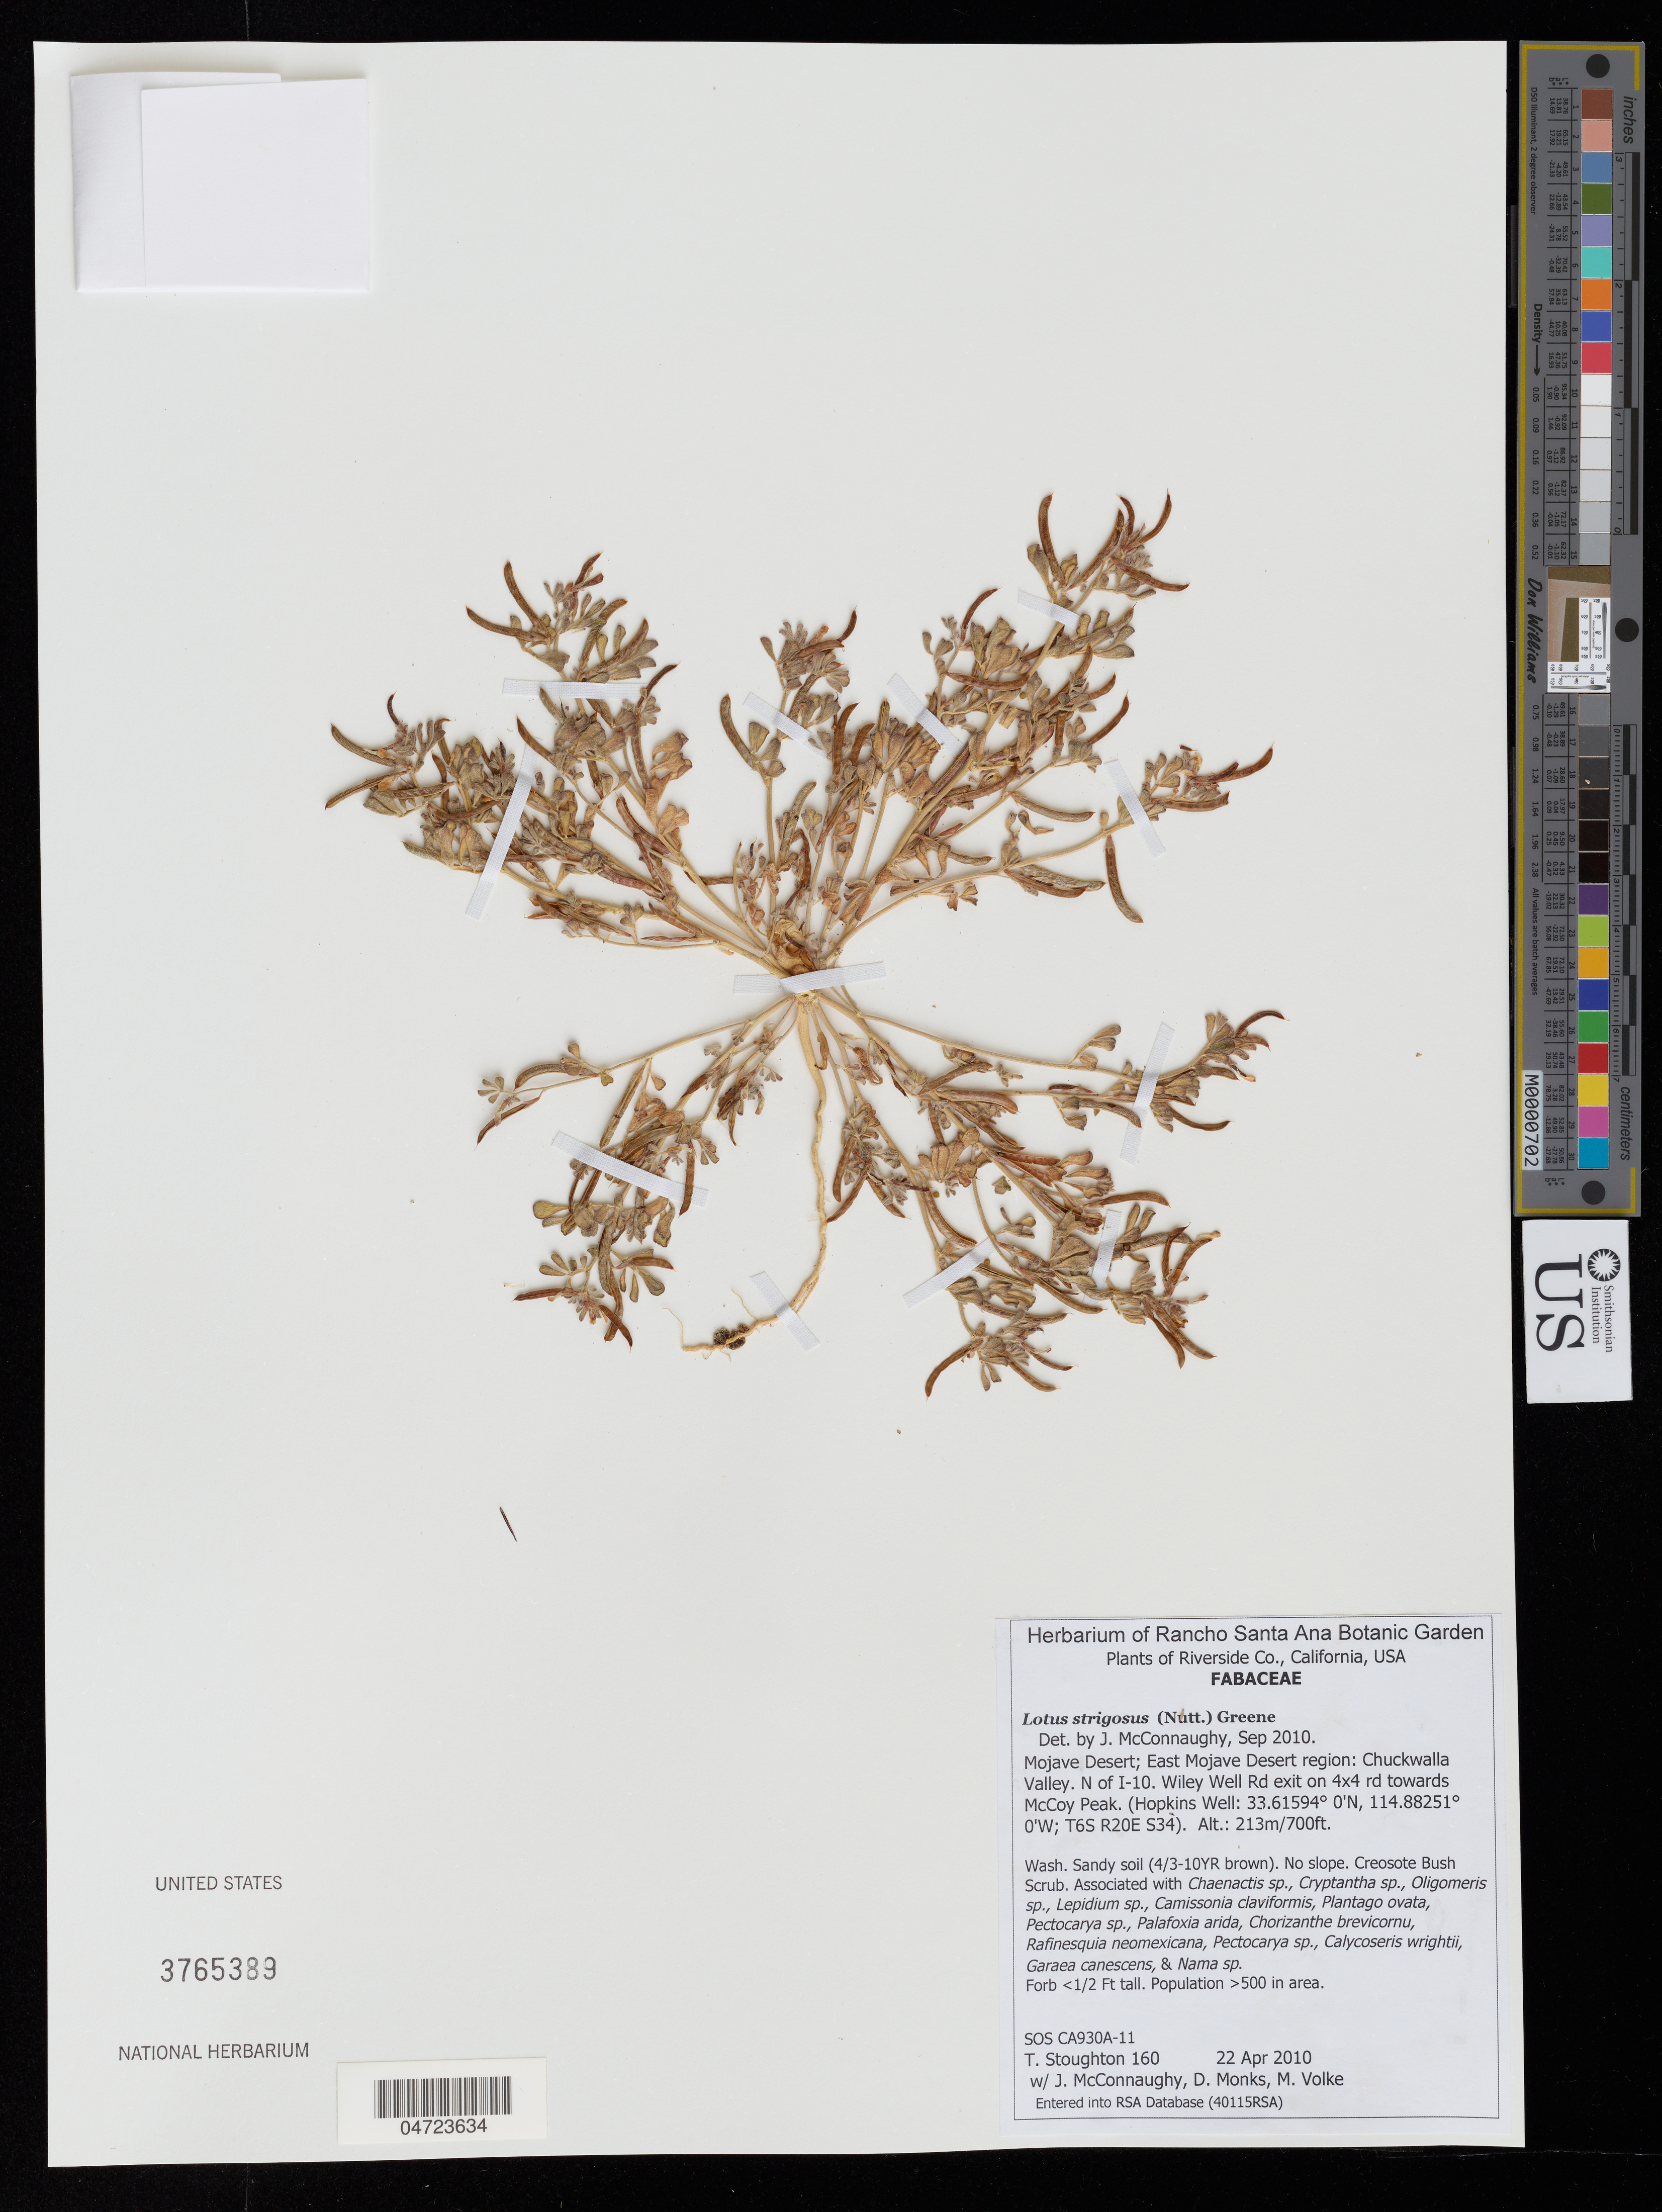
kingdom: Plantae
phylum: Tracheophyta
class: Magnoliopsida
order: Fabales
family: Fabaceae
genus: Lotus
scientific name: Lotus strigosus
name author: (Nutt. ex Torr. & A. Gray) Greene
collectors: T. Stoughton, J. McConnaughy, D. Monks & M. Volke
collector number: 160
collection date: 2010-04-22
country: United States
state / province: California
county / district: Riverside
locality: Riverside Co. Mojave Desert; East Mojave Desert region: Chuckwalla Valley. N of I-10. Wiley Well Rd exit on 4x4 rd towards McCoy Peak. (Hopkins Well: T6S R20E S34).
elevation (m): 213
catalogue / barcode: US 3765389